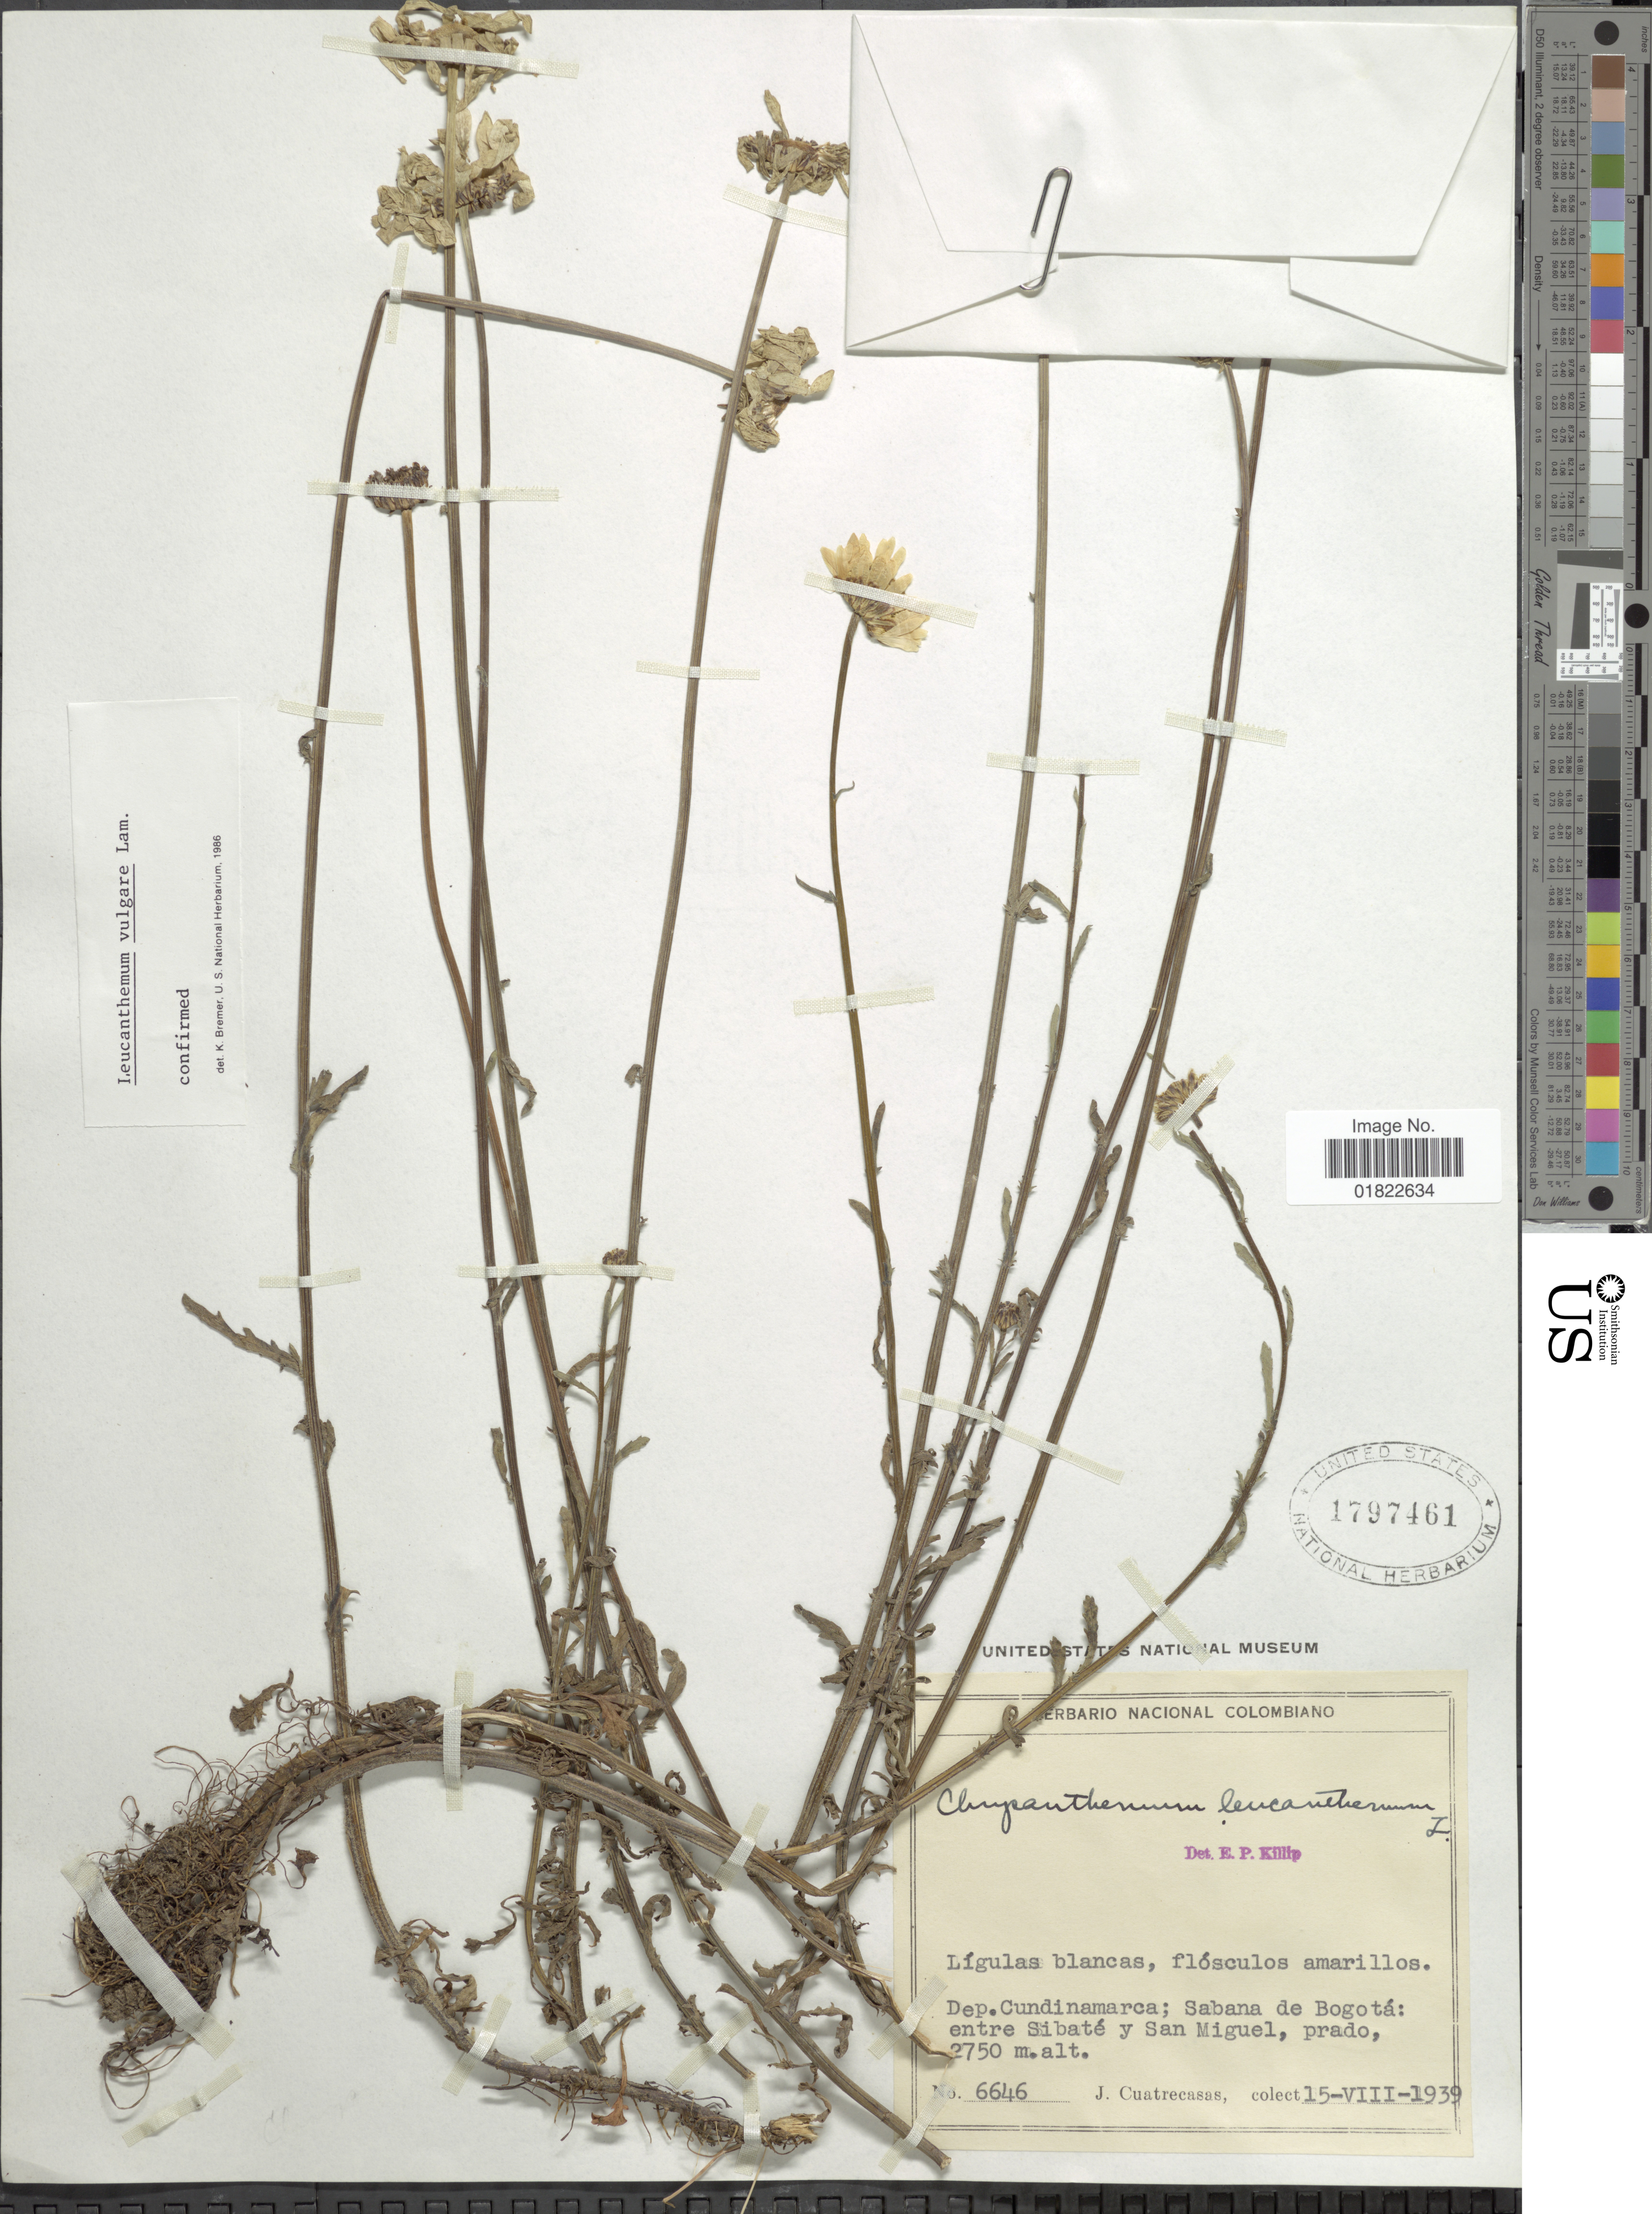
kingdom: Plantae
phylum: Tracheophyta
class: Magnoliopsida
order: Asterales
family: Asteraceae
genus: Leucanthemum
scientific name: Leucanthemum vulgare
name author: Lam.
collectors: J. Cuatrecasas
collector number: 6646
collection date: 1939-08-15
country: Colombia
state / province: Cundinamarca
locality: Dep. Cundinamarca; Sabana de Bogota. entre Sibate y San Miguel, prado.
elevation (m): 2750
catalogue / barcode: US 1797461